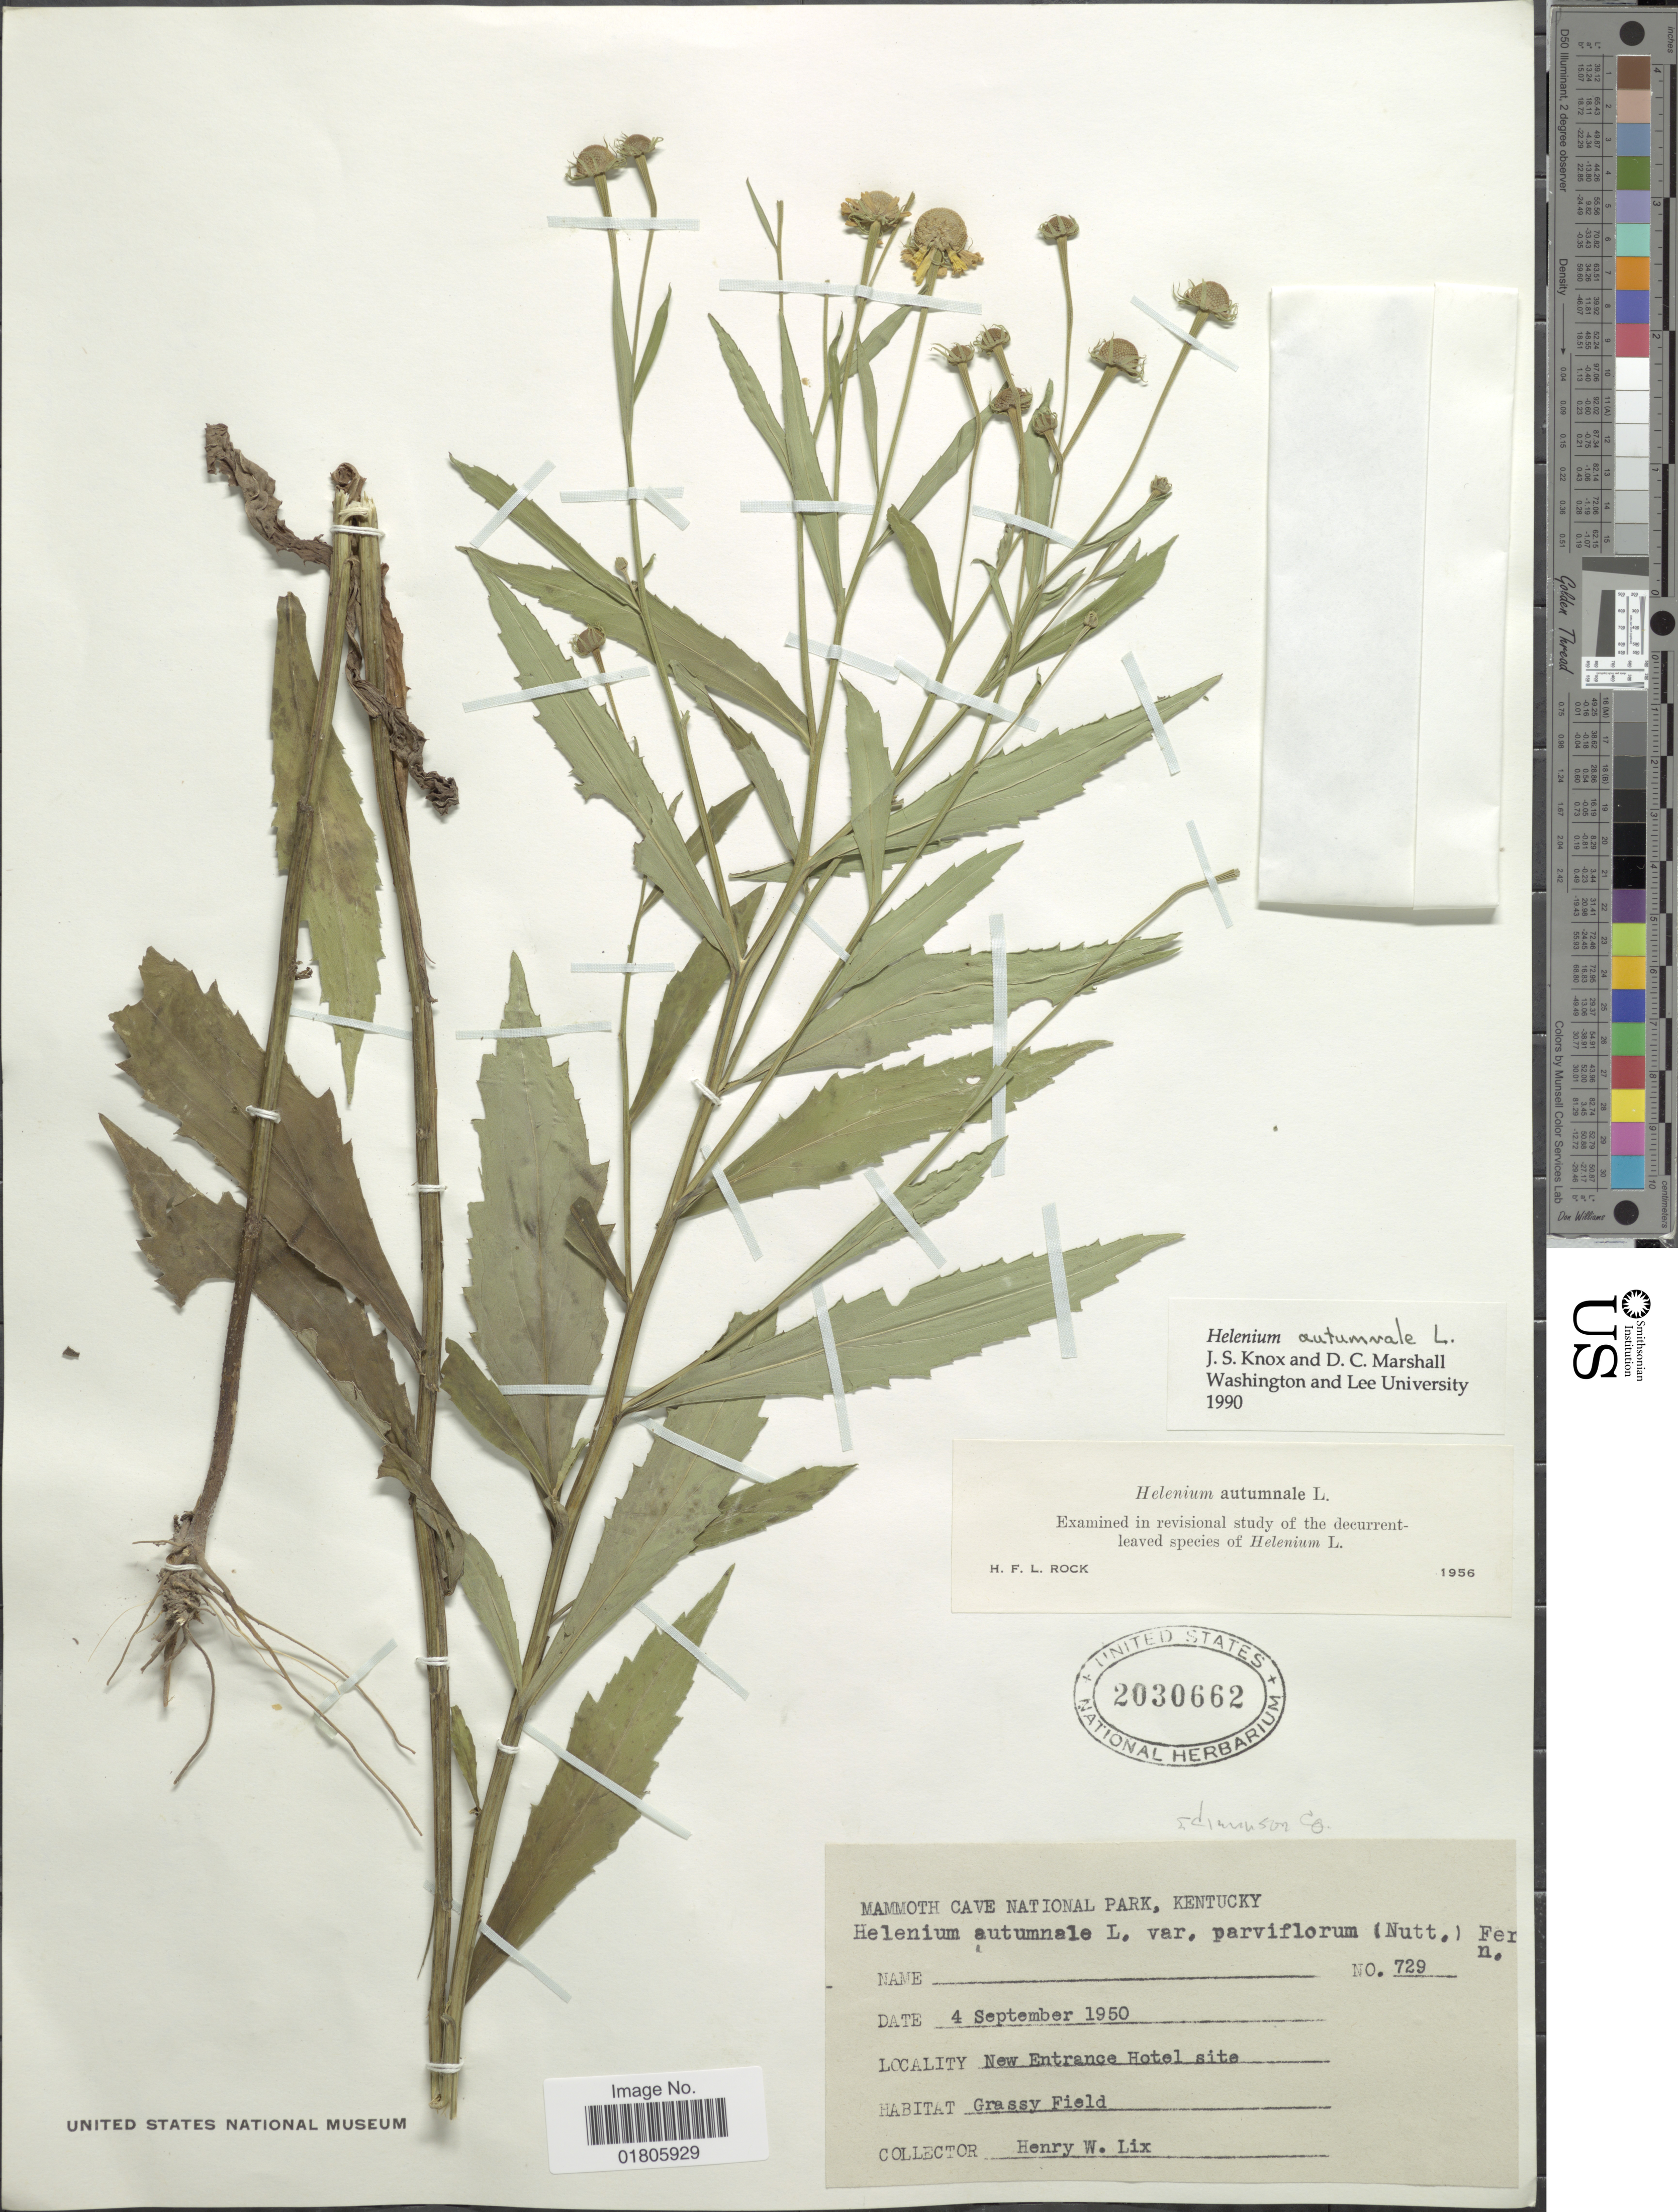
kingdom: Plantae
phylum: Tracheophyta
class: Magnoliopsida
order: Asterales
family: Asteraceae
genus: Helenium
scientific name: Helenium autumnale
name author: L.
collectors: H. W. Lix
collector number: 729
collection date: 1950-09-04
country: United States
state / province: Kentucky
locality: New Entrance Hotel Site. Mammoth Cave National Park. Edmonson Co.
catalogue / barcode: US 2030662